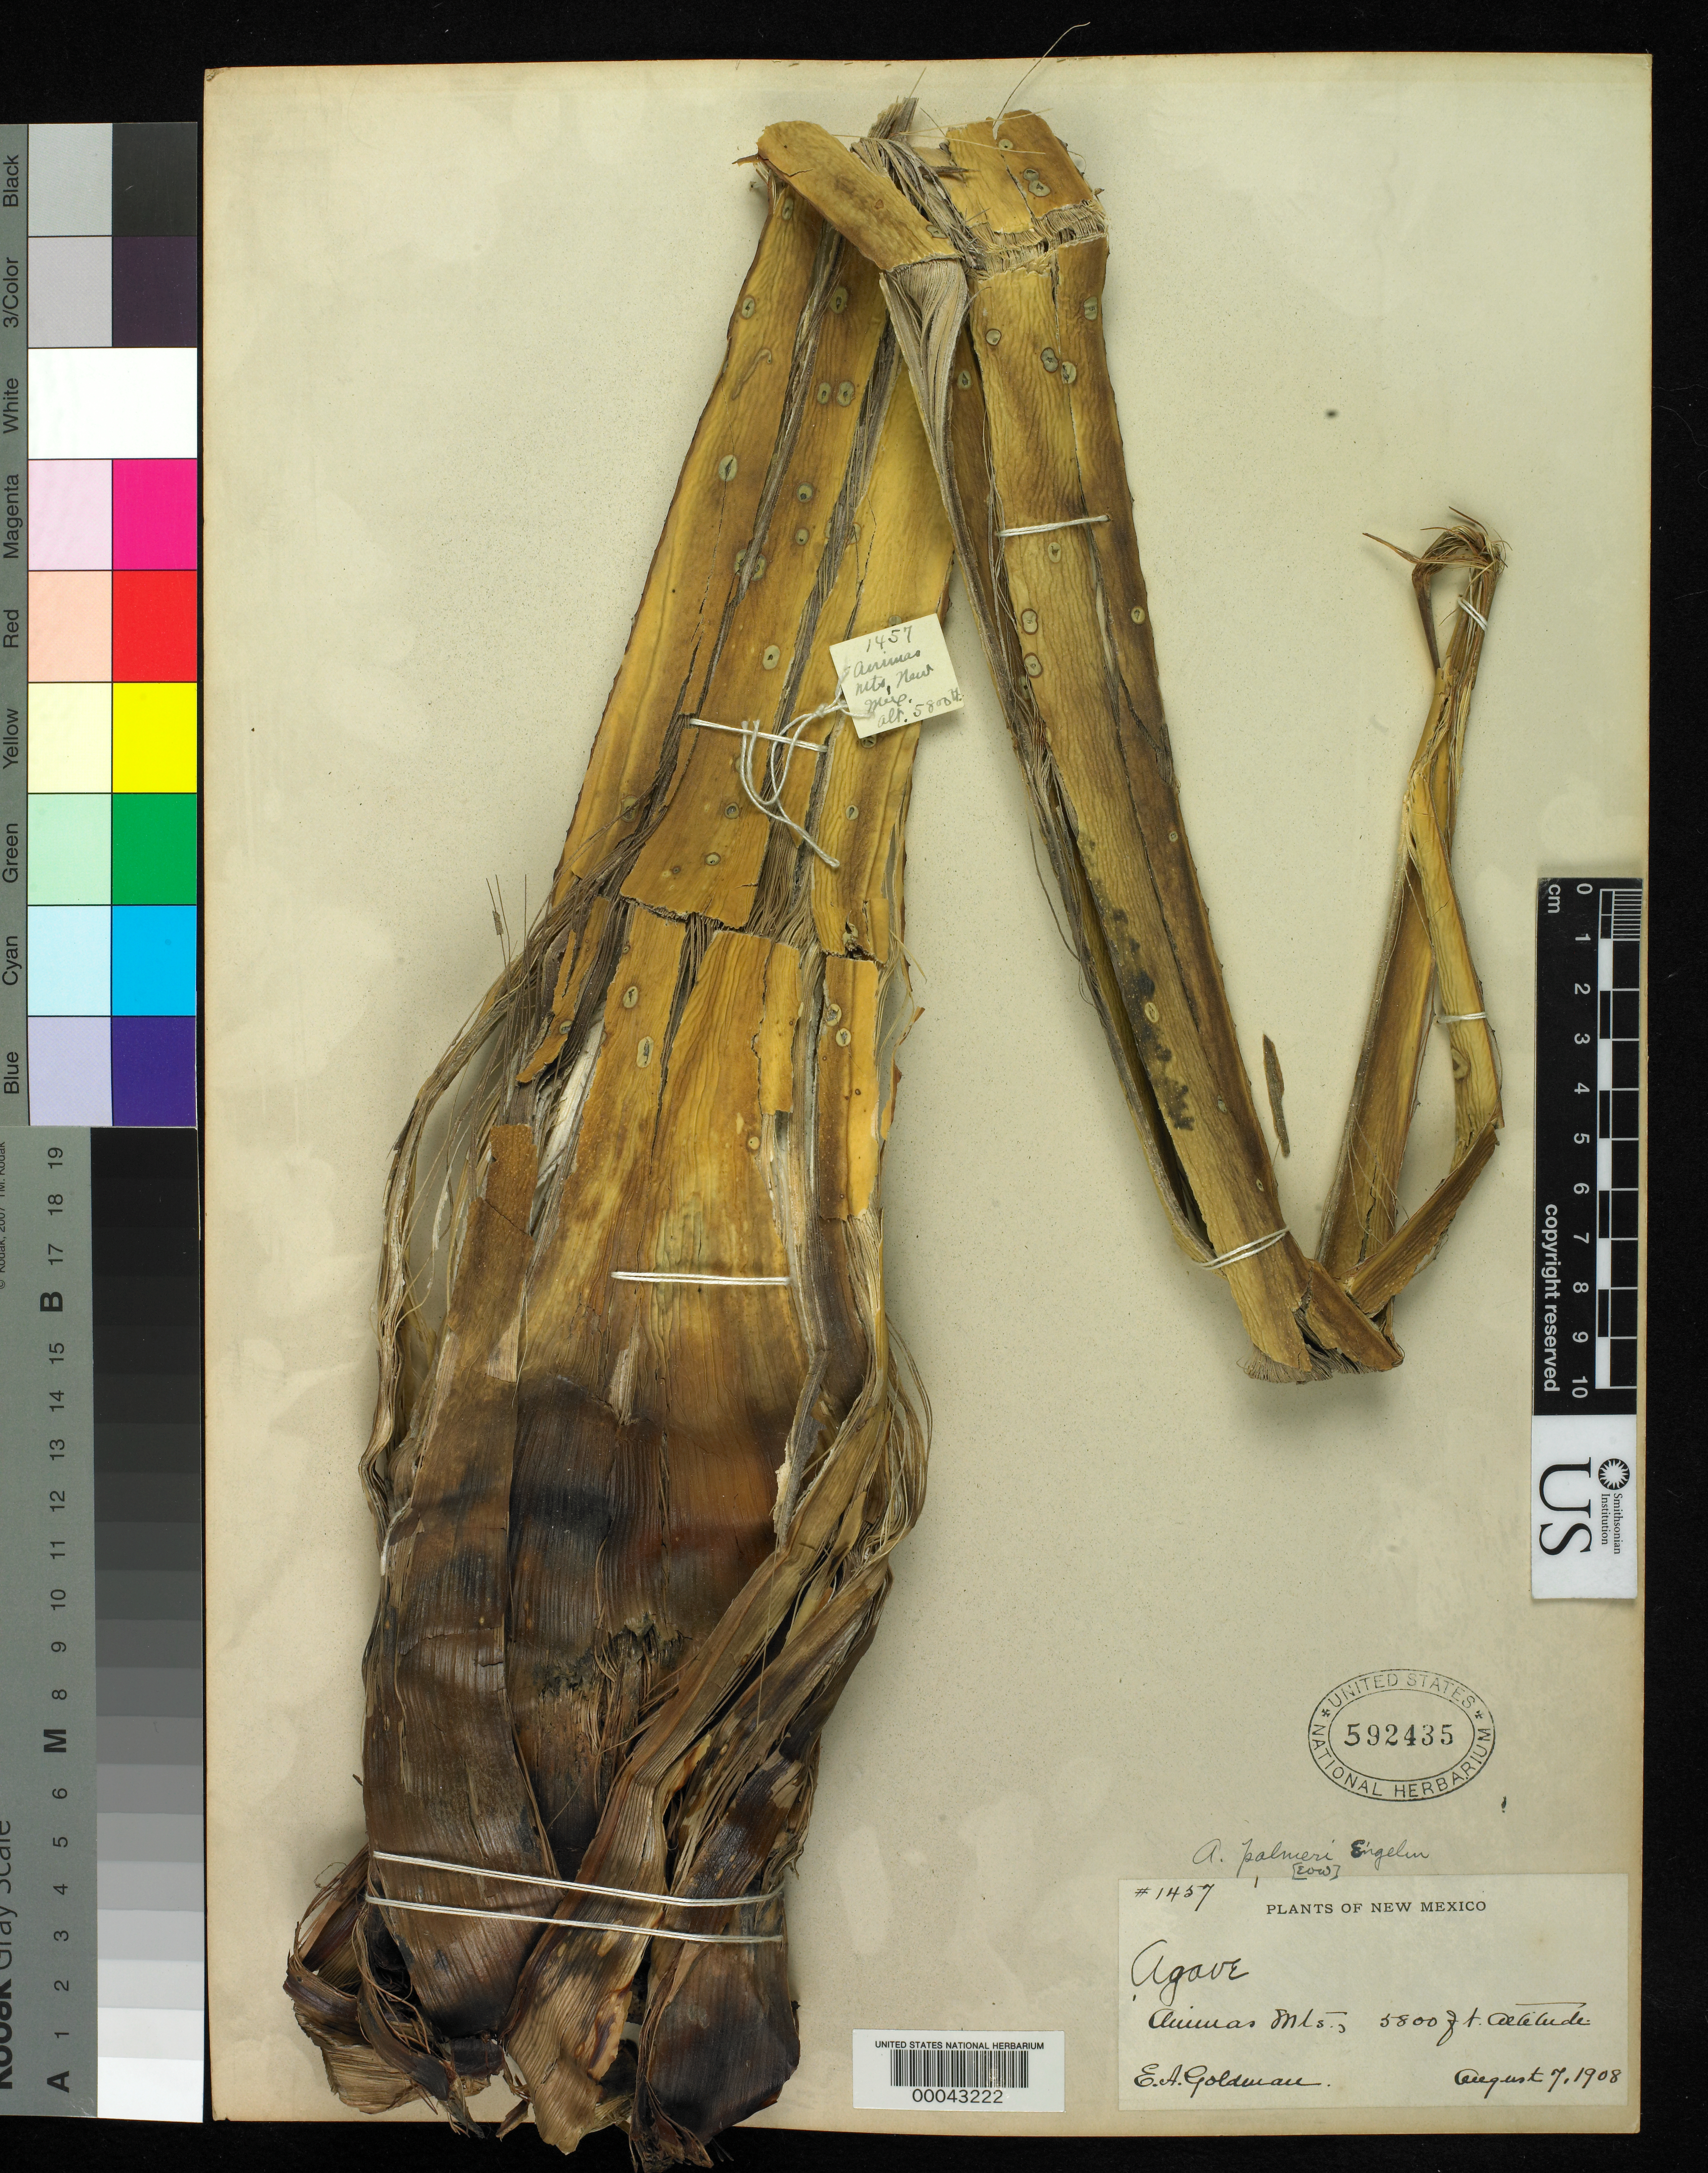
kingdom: Plantae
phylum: Tracheophyta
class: Liliopsida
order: Asparagales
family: Asparagaceae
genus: Agave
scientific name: Agave palmeri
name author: Engelm.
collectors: E. A. Goldman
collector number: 1457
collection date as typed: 07 Aug 1908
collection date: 1908-08-07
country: United States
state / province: New Mexico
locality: Animas mts.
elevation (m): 1768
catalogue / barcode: US 592435